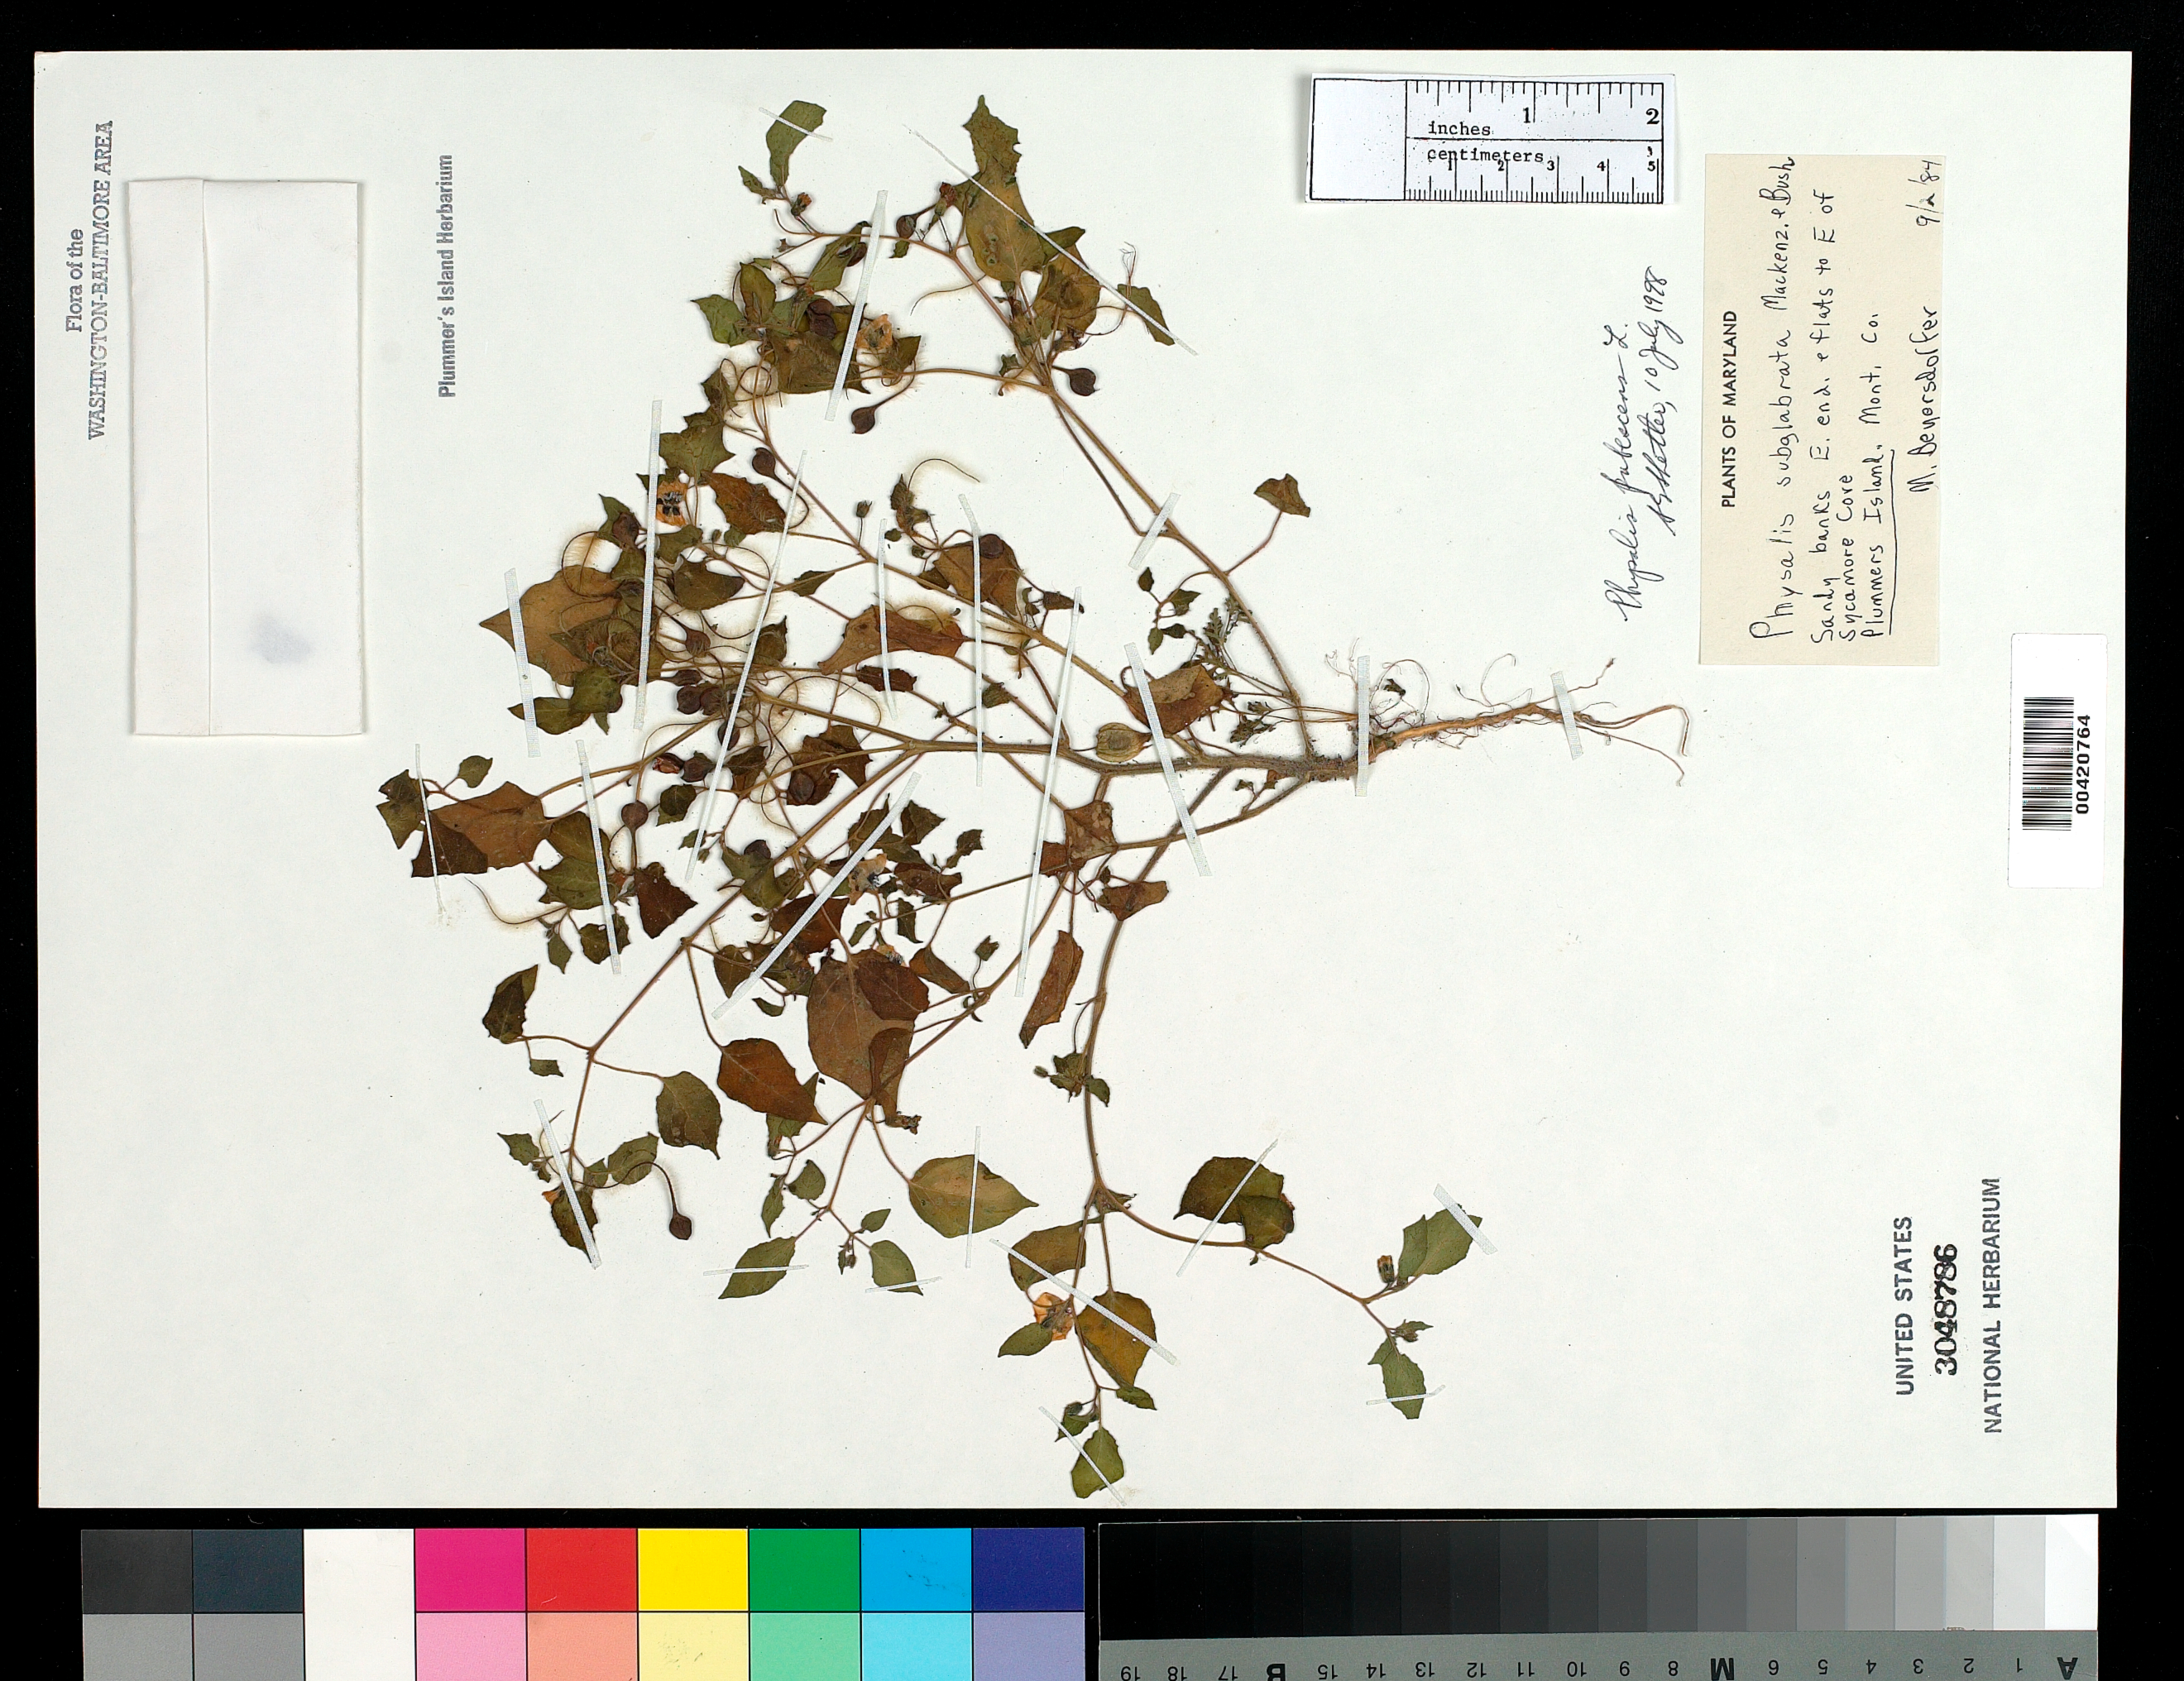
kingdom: Plantae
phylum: Tracheophyta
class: Magnoliopsida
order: Solanales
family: Solanaceae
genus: Physalis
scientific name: Physalis pubescens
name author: L.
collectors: M. Beyersdorfer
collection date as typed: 02 Sep 1984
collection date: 1984-09-02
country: United States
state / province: Maryland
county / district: Montgomery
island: Plummers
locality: Plummer's Island; east end & flats to east of Sycamore cove Plummers Island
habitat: Sandy banks & flats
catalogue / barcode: US 3048786